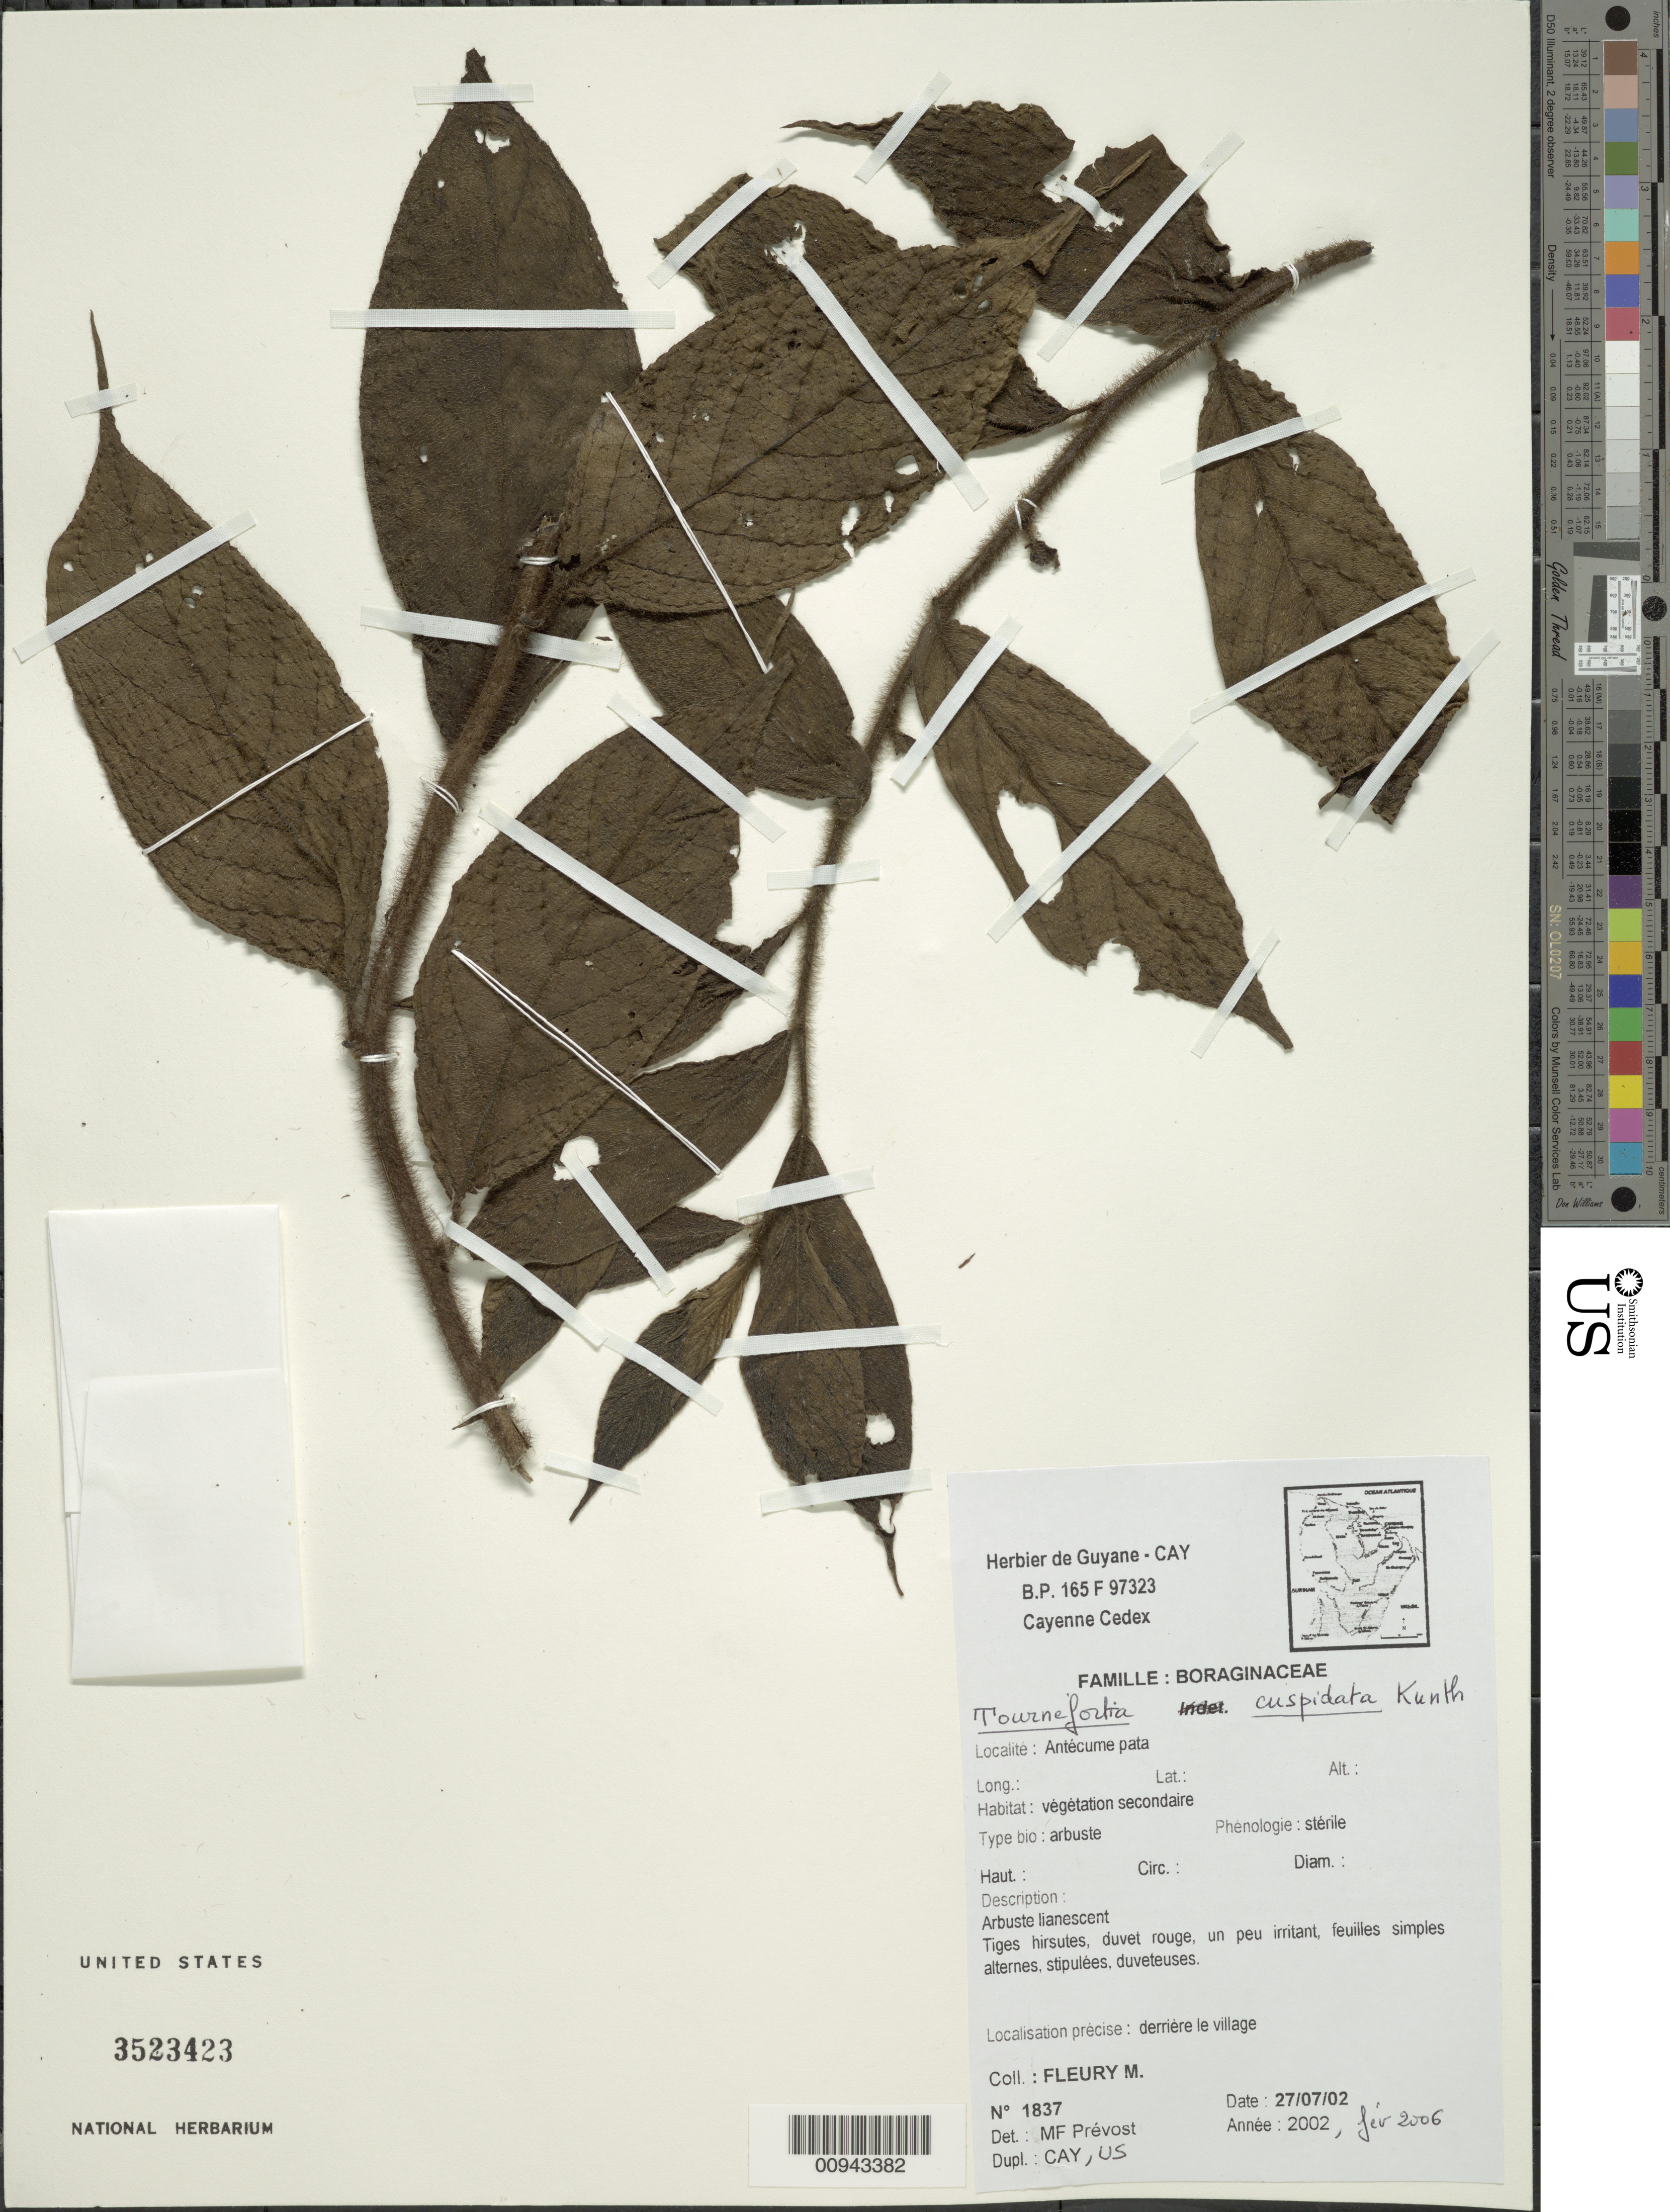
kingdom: Plantae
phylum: Tracheophyta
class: Magnoliopsida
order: Boraginales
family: Heliotropiaceae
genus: Tournefortia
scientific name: Tournefortia cuspidata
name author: Kunth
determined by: Prévost, M.-F.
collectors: M. Fleury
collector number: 1837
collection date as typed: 27-Jul-02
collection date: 2002-07-27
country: French Guiana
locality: Antécume pata, derriere le village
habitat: Vegetation secondaire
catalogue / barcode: US 3523423